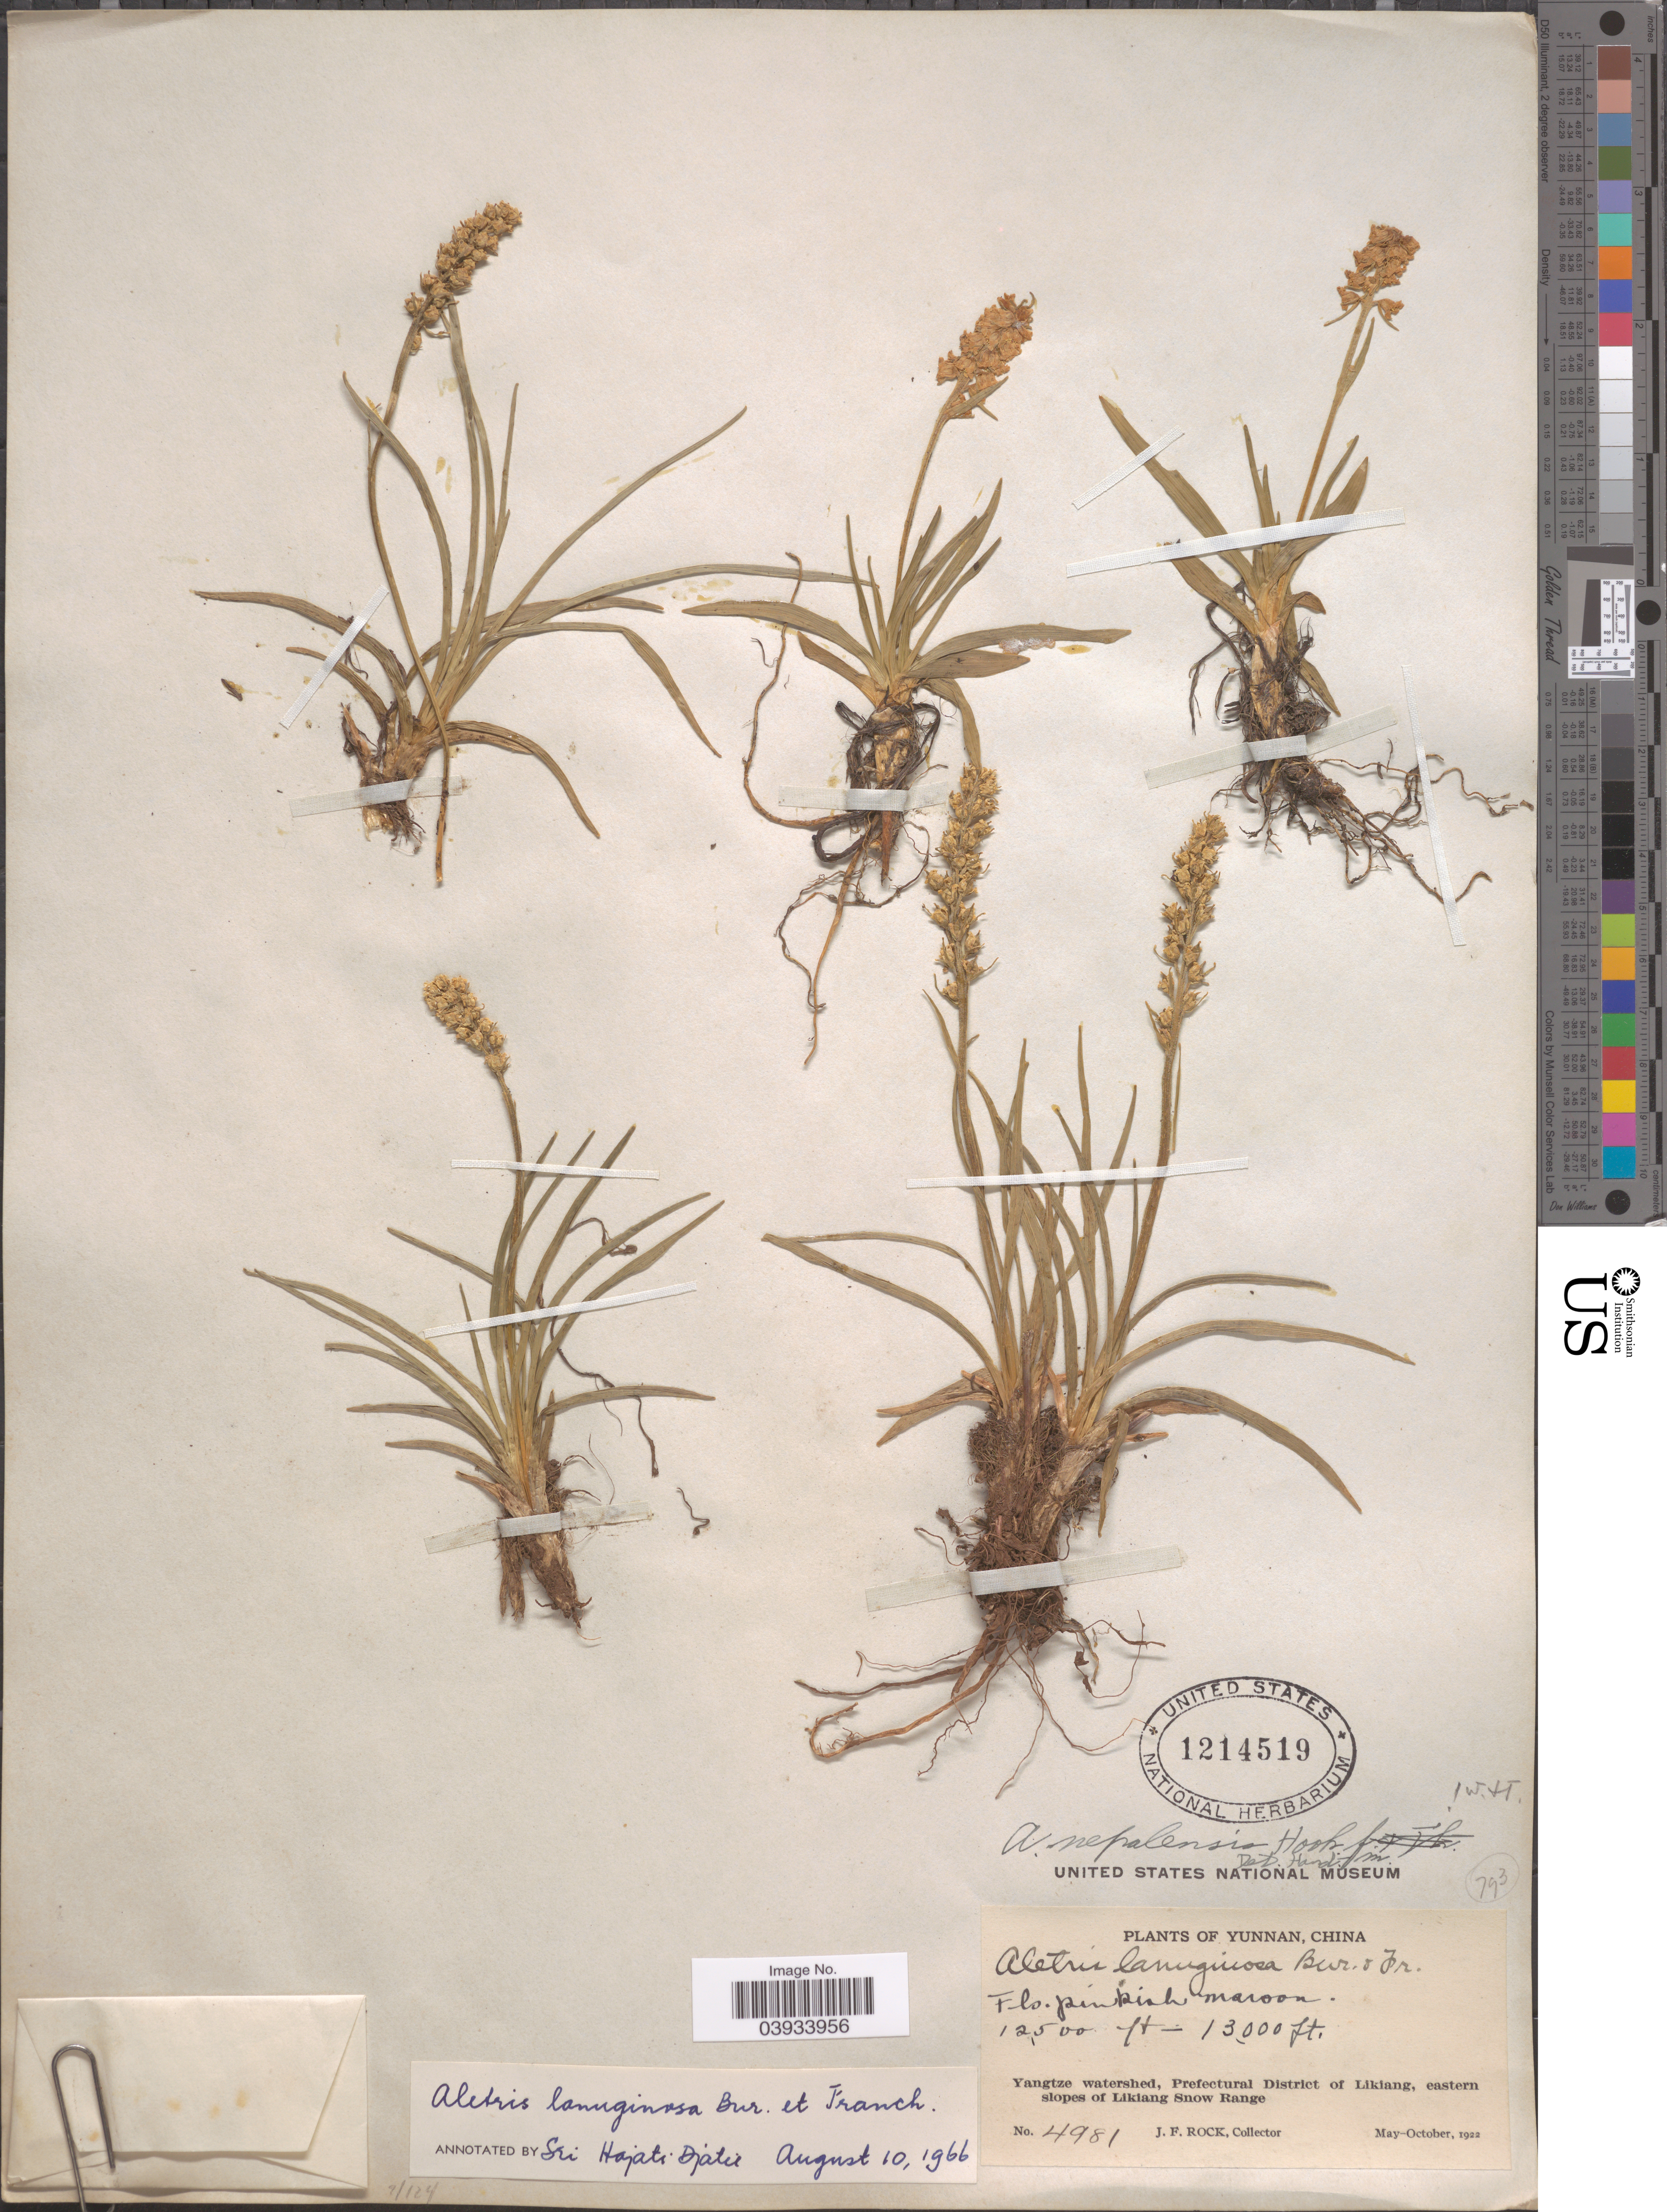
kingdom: Plantae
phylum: Tracheophyta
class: Liliopsida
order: Dioscoreales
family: Nartheciaceae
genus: Aletris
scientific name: Aletris lanuginosa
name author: Bureau & Franch.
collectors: J. Rock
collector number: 4981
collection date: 1922-05/1922-10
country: China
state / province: Yunnan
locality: Yangzte watershed, Prefectural District of Likiang, eastern slopes of Likiang Snow Range.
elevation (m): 3810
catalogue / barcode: US 1214519